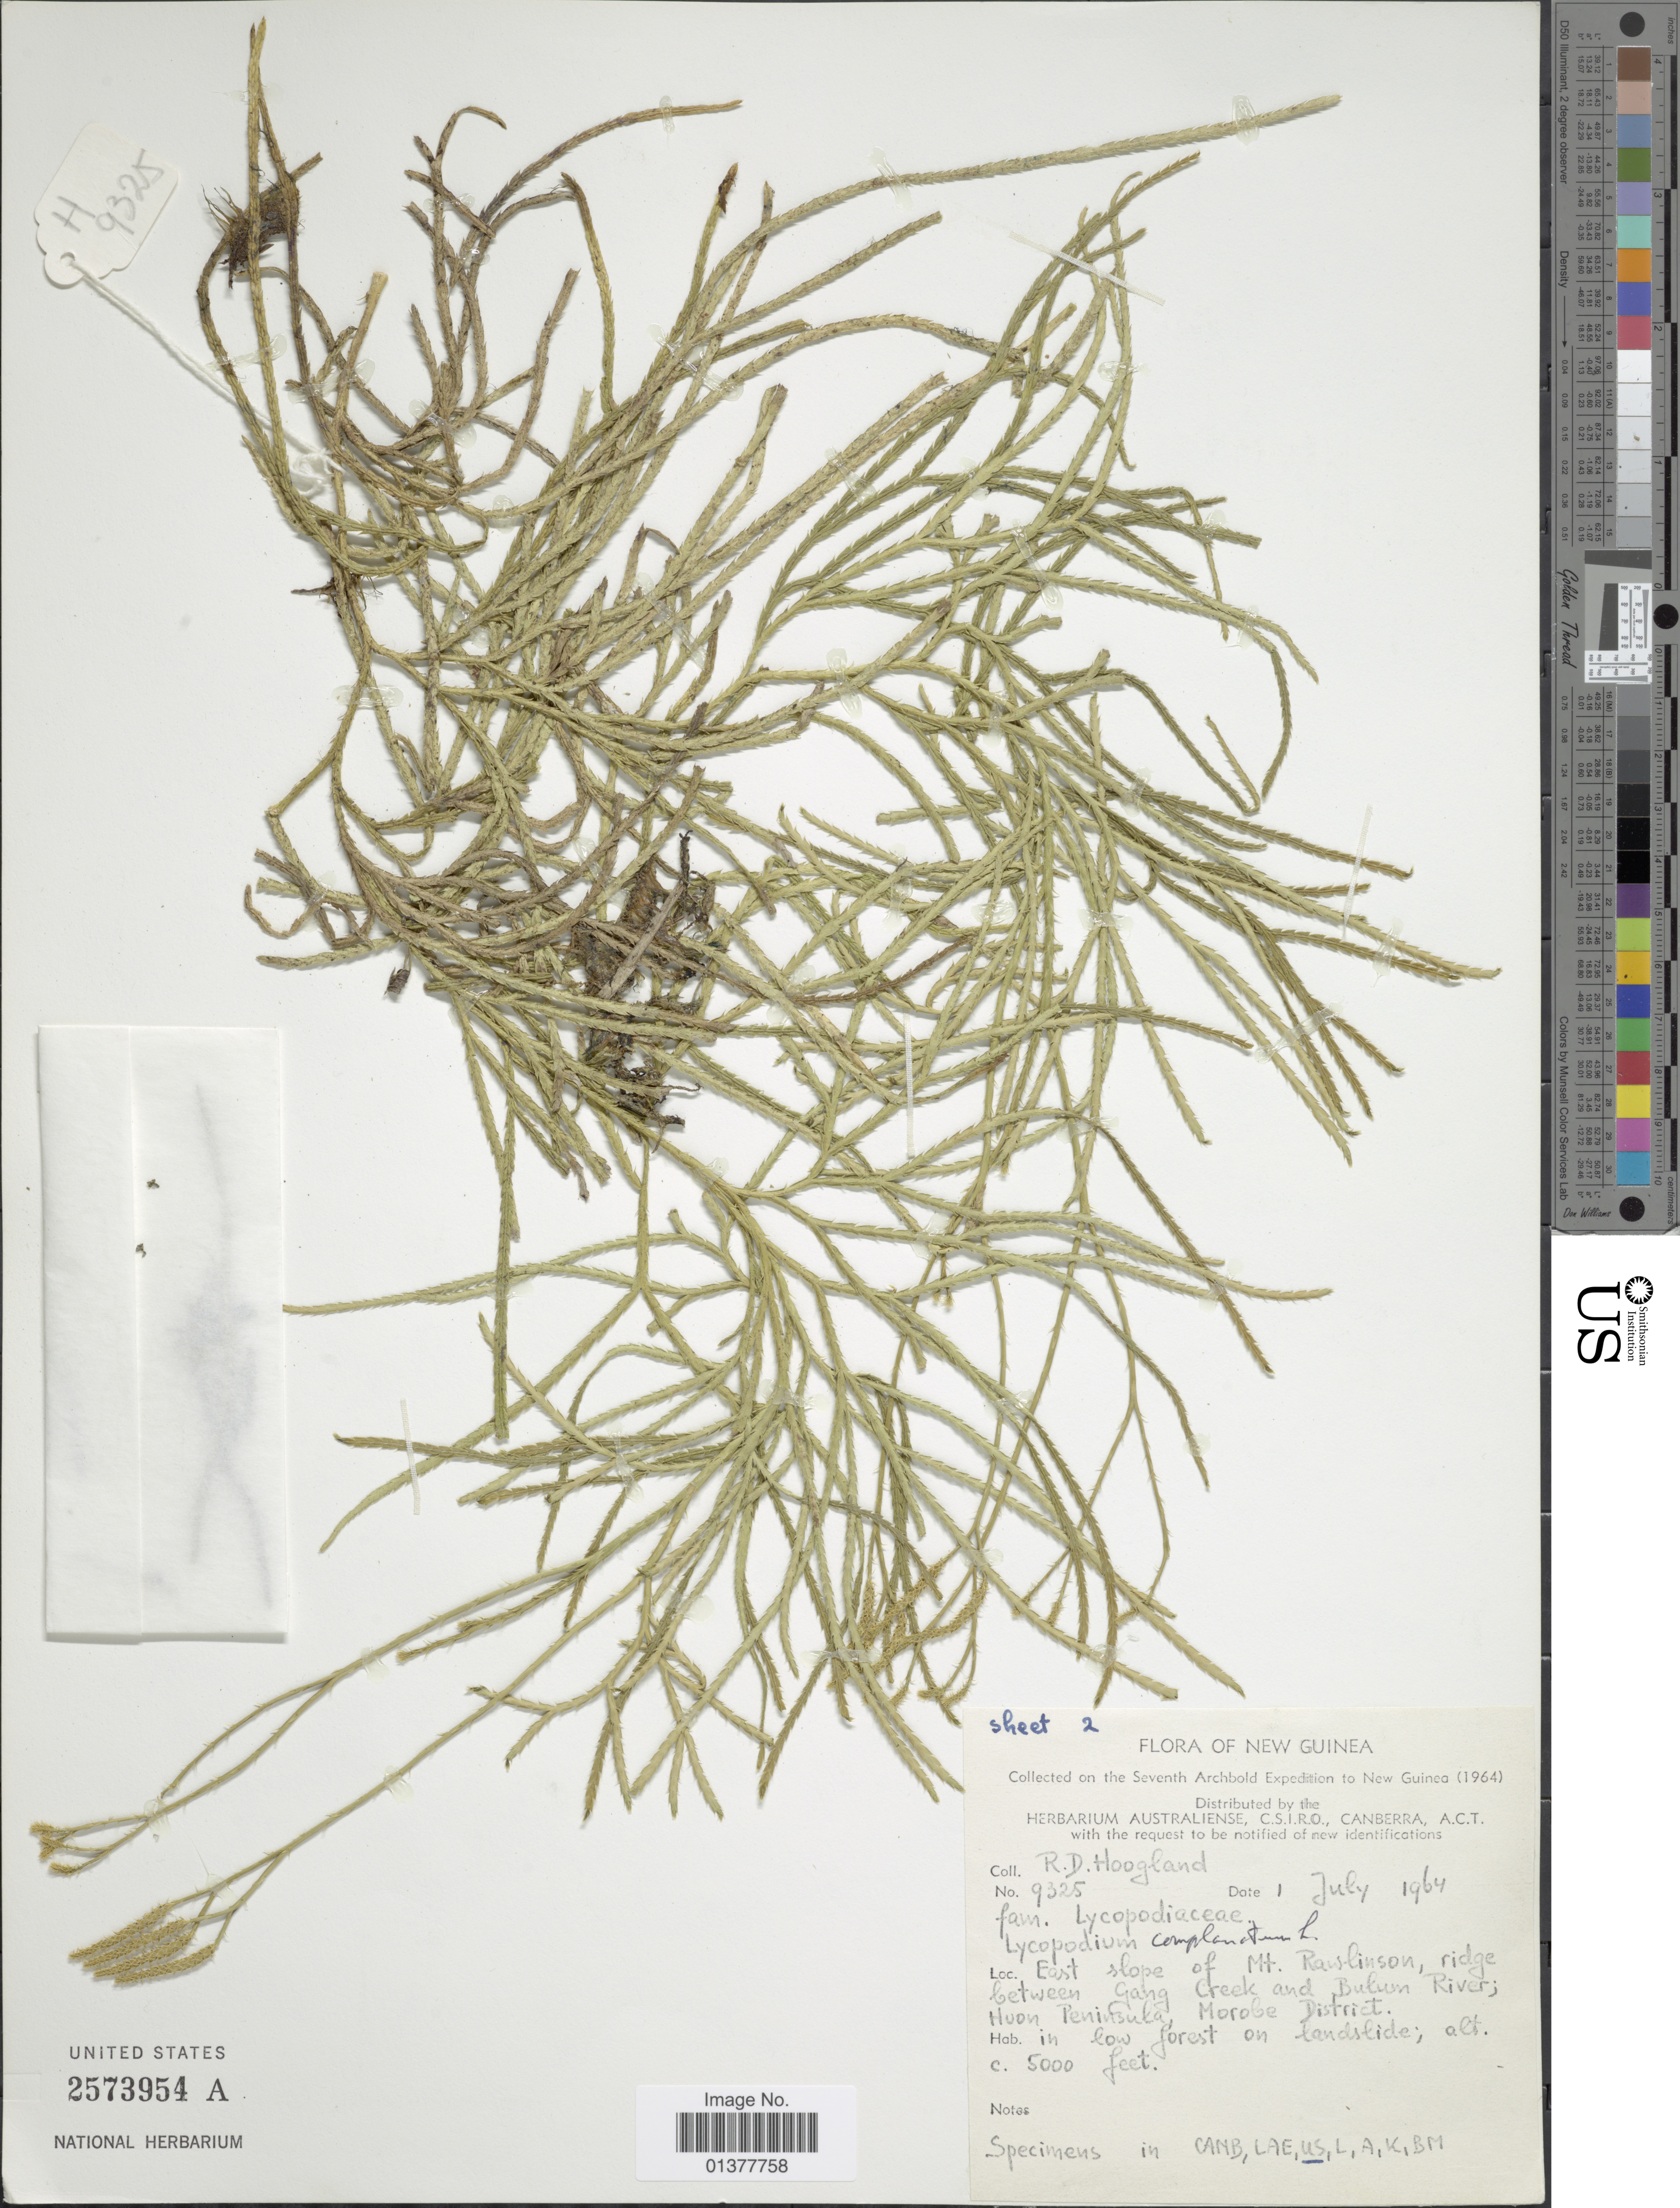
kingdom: Plantae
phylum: Tracheophyta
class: Lycopodiopsida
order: Lycopodiales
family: Lycopodiaceae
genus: Diphasiastrum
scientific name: Diphasiastrum complanatum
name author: (L.) Holub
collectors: R. D. Hoogland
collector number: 9325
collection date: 1964-07-01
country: Papua New Guinea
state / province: Morobe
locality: East slope of Mt. Rawlinson, ridge between Gang Creek and Bulum river, Huon Peninsula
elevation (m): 1524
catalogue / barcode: US 2573954A